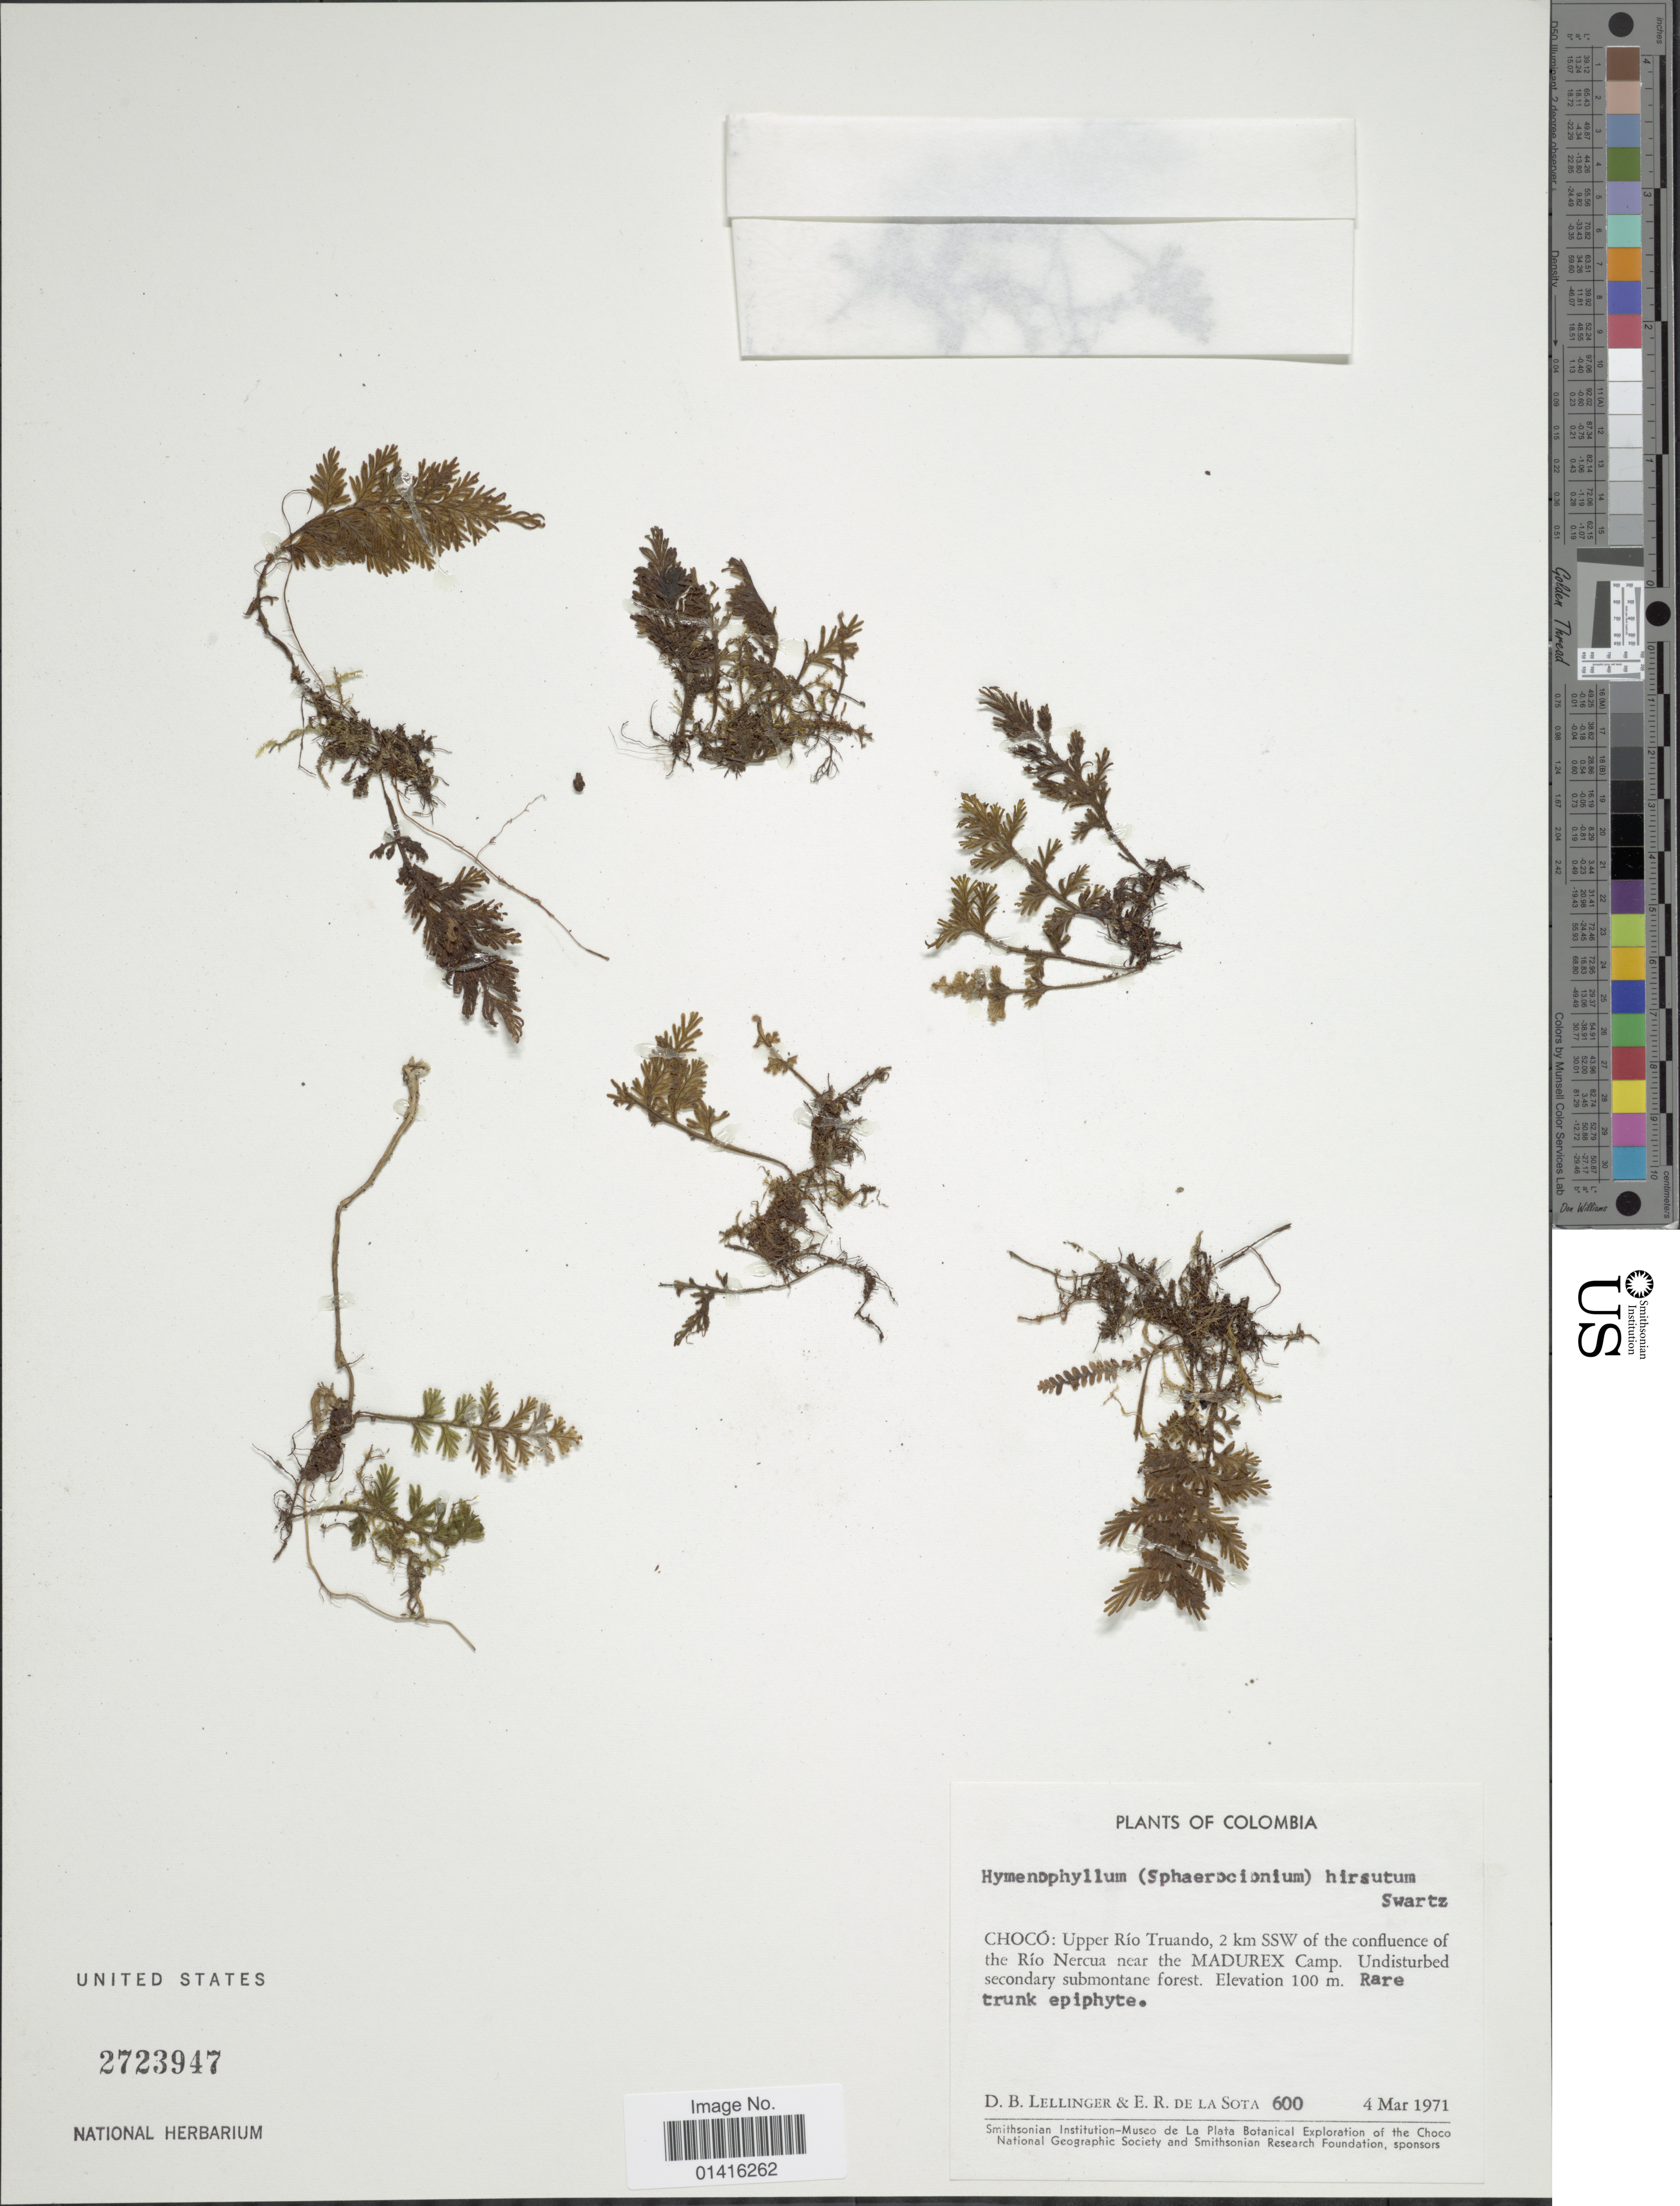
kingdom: Plantae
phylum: Tracheophyta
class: Polypodiopsida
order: Hymenophyllales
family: Hymenophyllaceae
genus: Hymenophyllum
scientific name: Hymenophyllum hirsutum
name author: (L.) Sw.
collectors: D. B. Lellinger & E. R. de la Sota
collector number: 600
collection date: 1971-03-04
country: Colombia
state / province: Chocó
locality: Upper Río Truando, 2 km SSW of the confluence of the Río Nercua near the Madurex Camp.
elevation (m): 100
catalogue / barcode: US 2723947